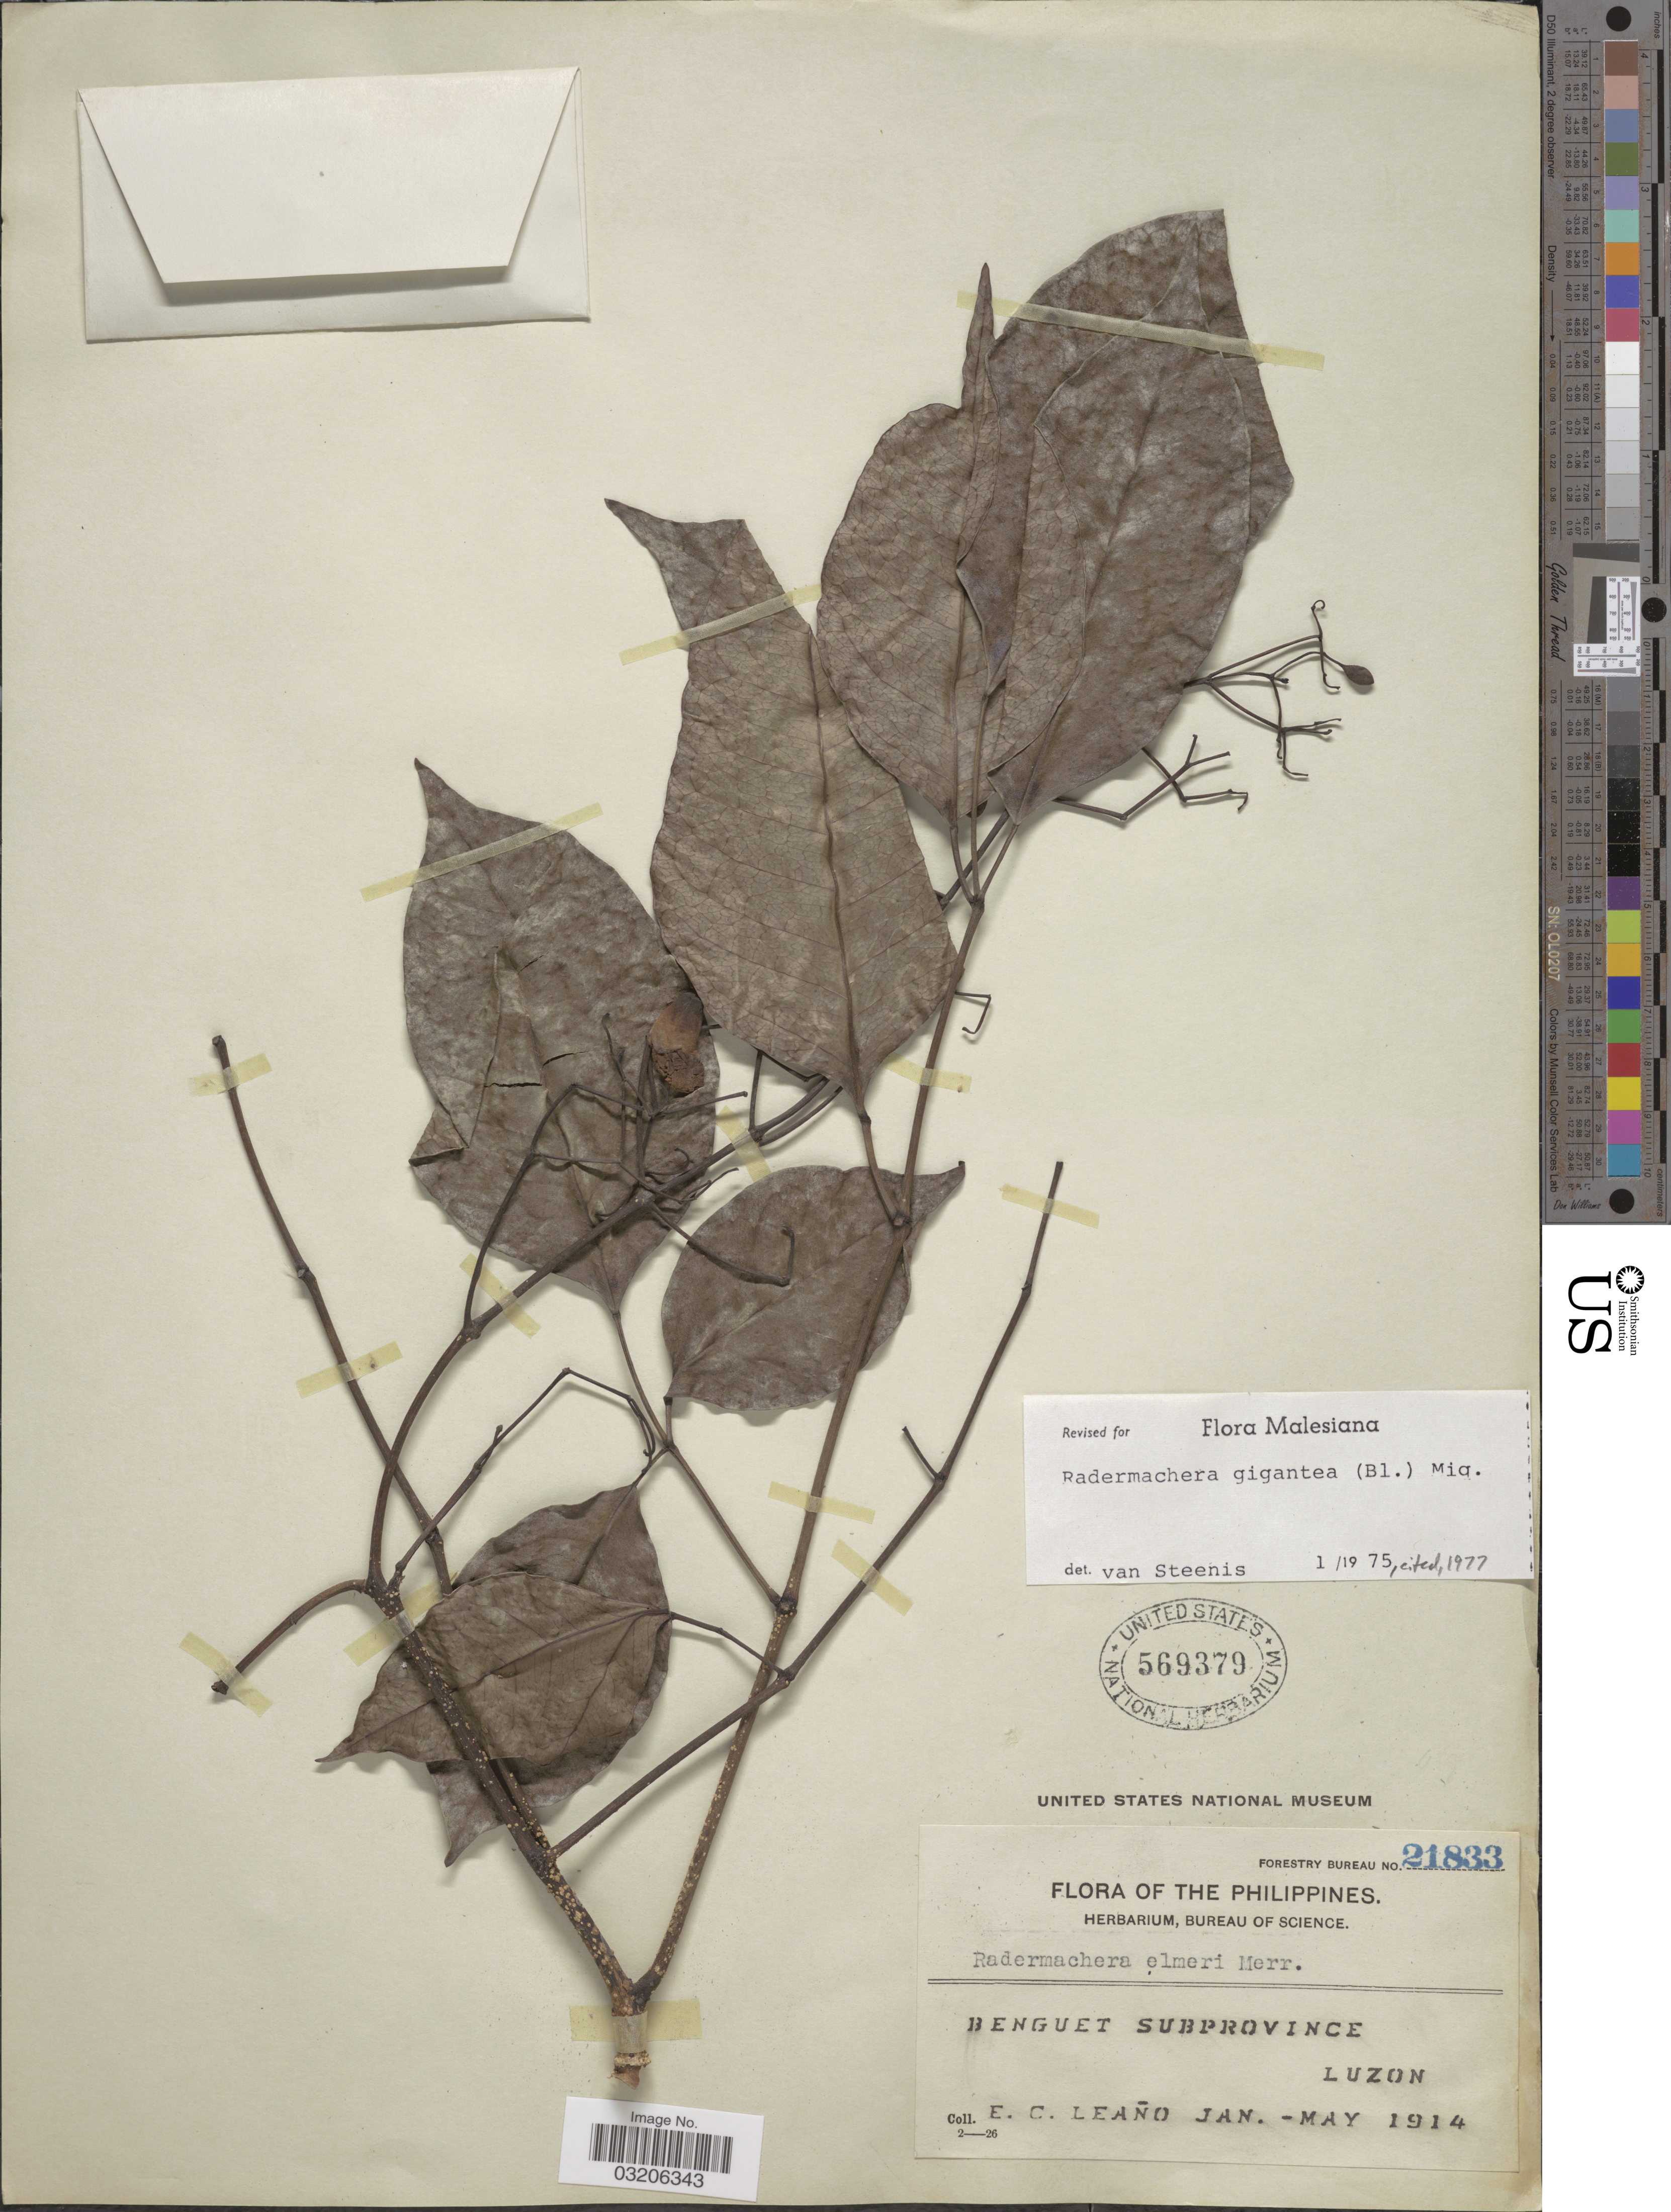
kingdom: Plantae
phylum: Tracheophyta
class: Magnoliopsida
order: Lamiales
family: Bignoniaceae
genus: Radermachera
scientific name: Radermachera gigantea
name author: (Blume) Miq.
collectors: E. Leano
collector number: Forestry Bureau 21833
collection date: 1914-01/1914-05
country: Philippines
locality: Benguet Subprovince. Luzon.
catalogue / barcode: US 569379